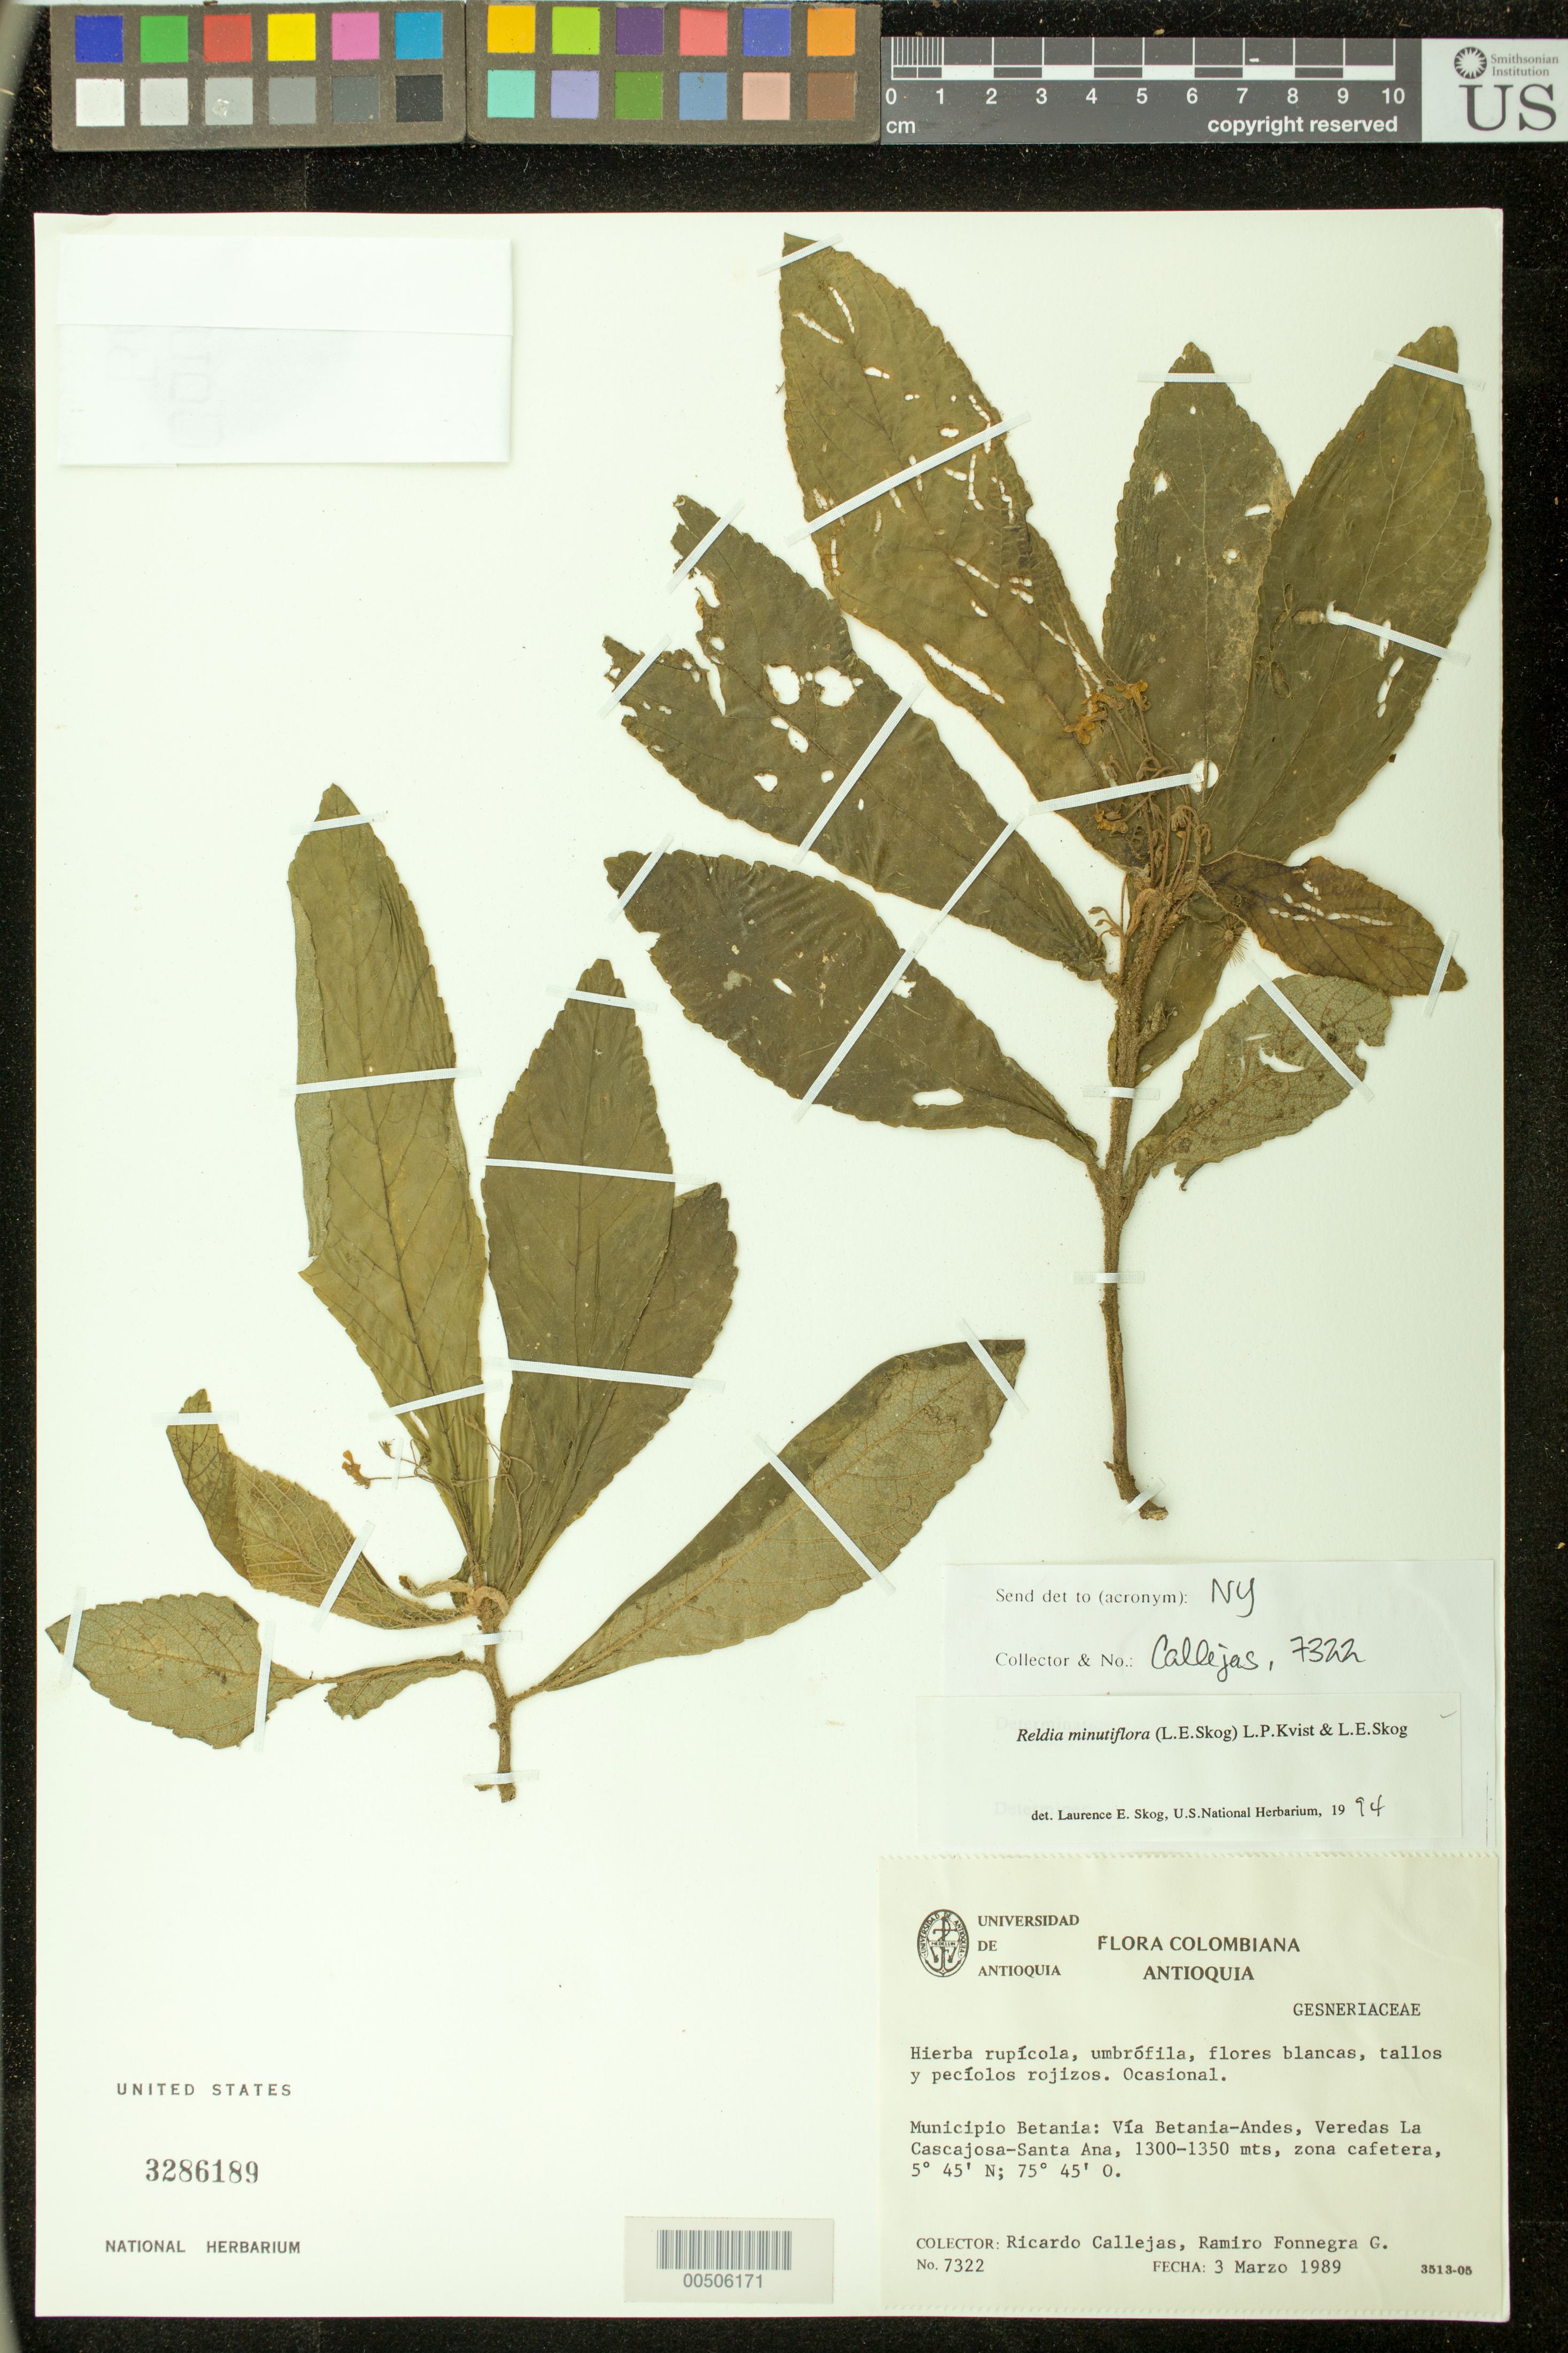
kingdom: Plantae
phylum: Tracheophyta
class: Magnoliopsida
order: Lamiales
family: Gesneriaceae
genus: Reldia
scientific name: Reldia minutiflora var. minutiflora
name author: (L.E. Skog) L.P. Kvist & L.E. Skog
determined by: Skog, Laurence E.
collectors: R. Callejas & R. Fonnegra G.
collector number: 7322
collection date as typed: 03 Mar 1989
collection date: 1989-03-03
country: Colombia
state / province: Antioquia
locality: Mpio. Betania, via Betania-Andes, veredas La Cascajosa-Santa Ana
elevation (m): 1300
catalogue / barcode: US 3286189